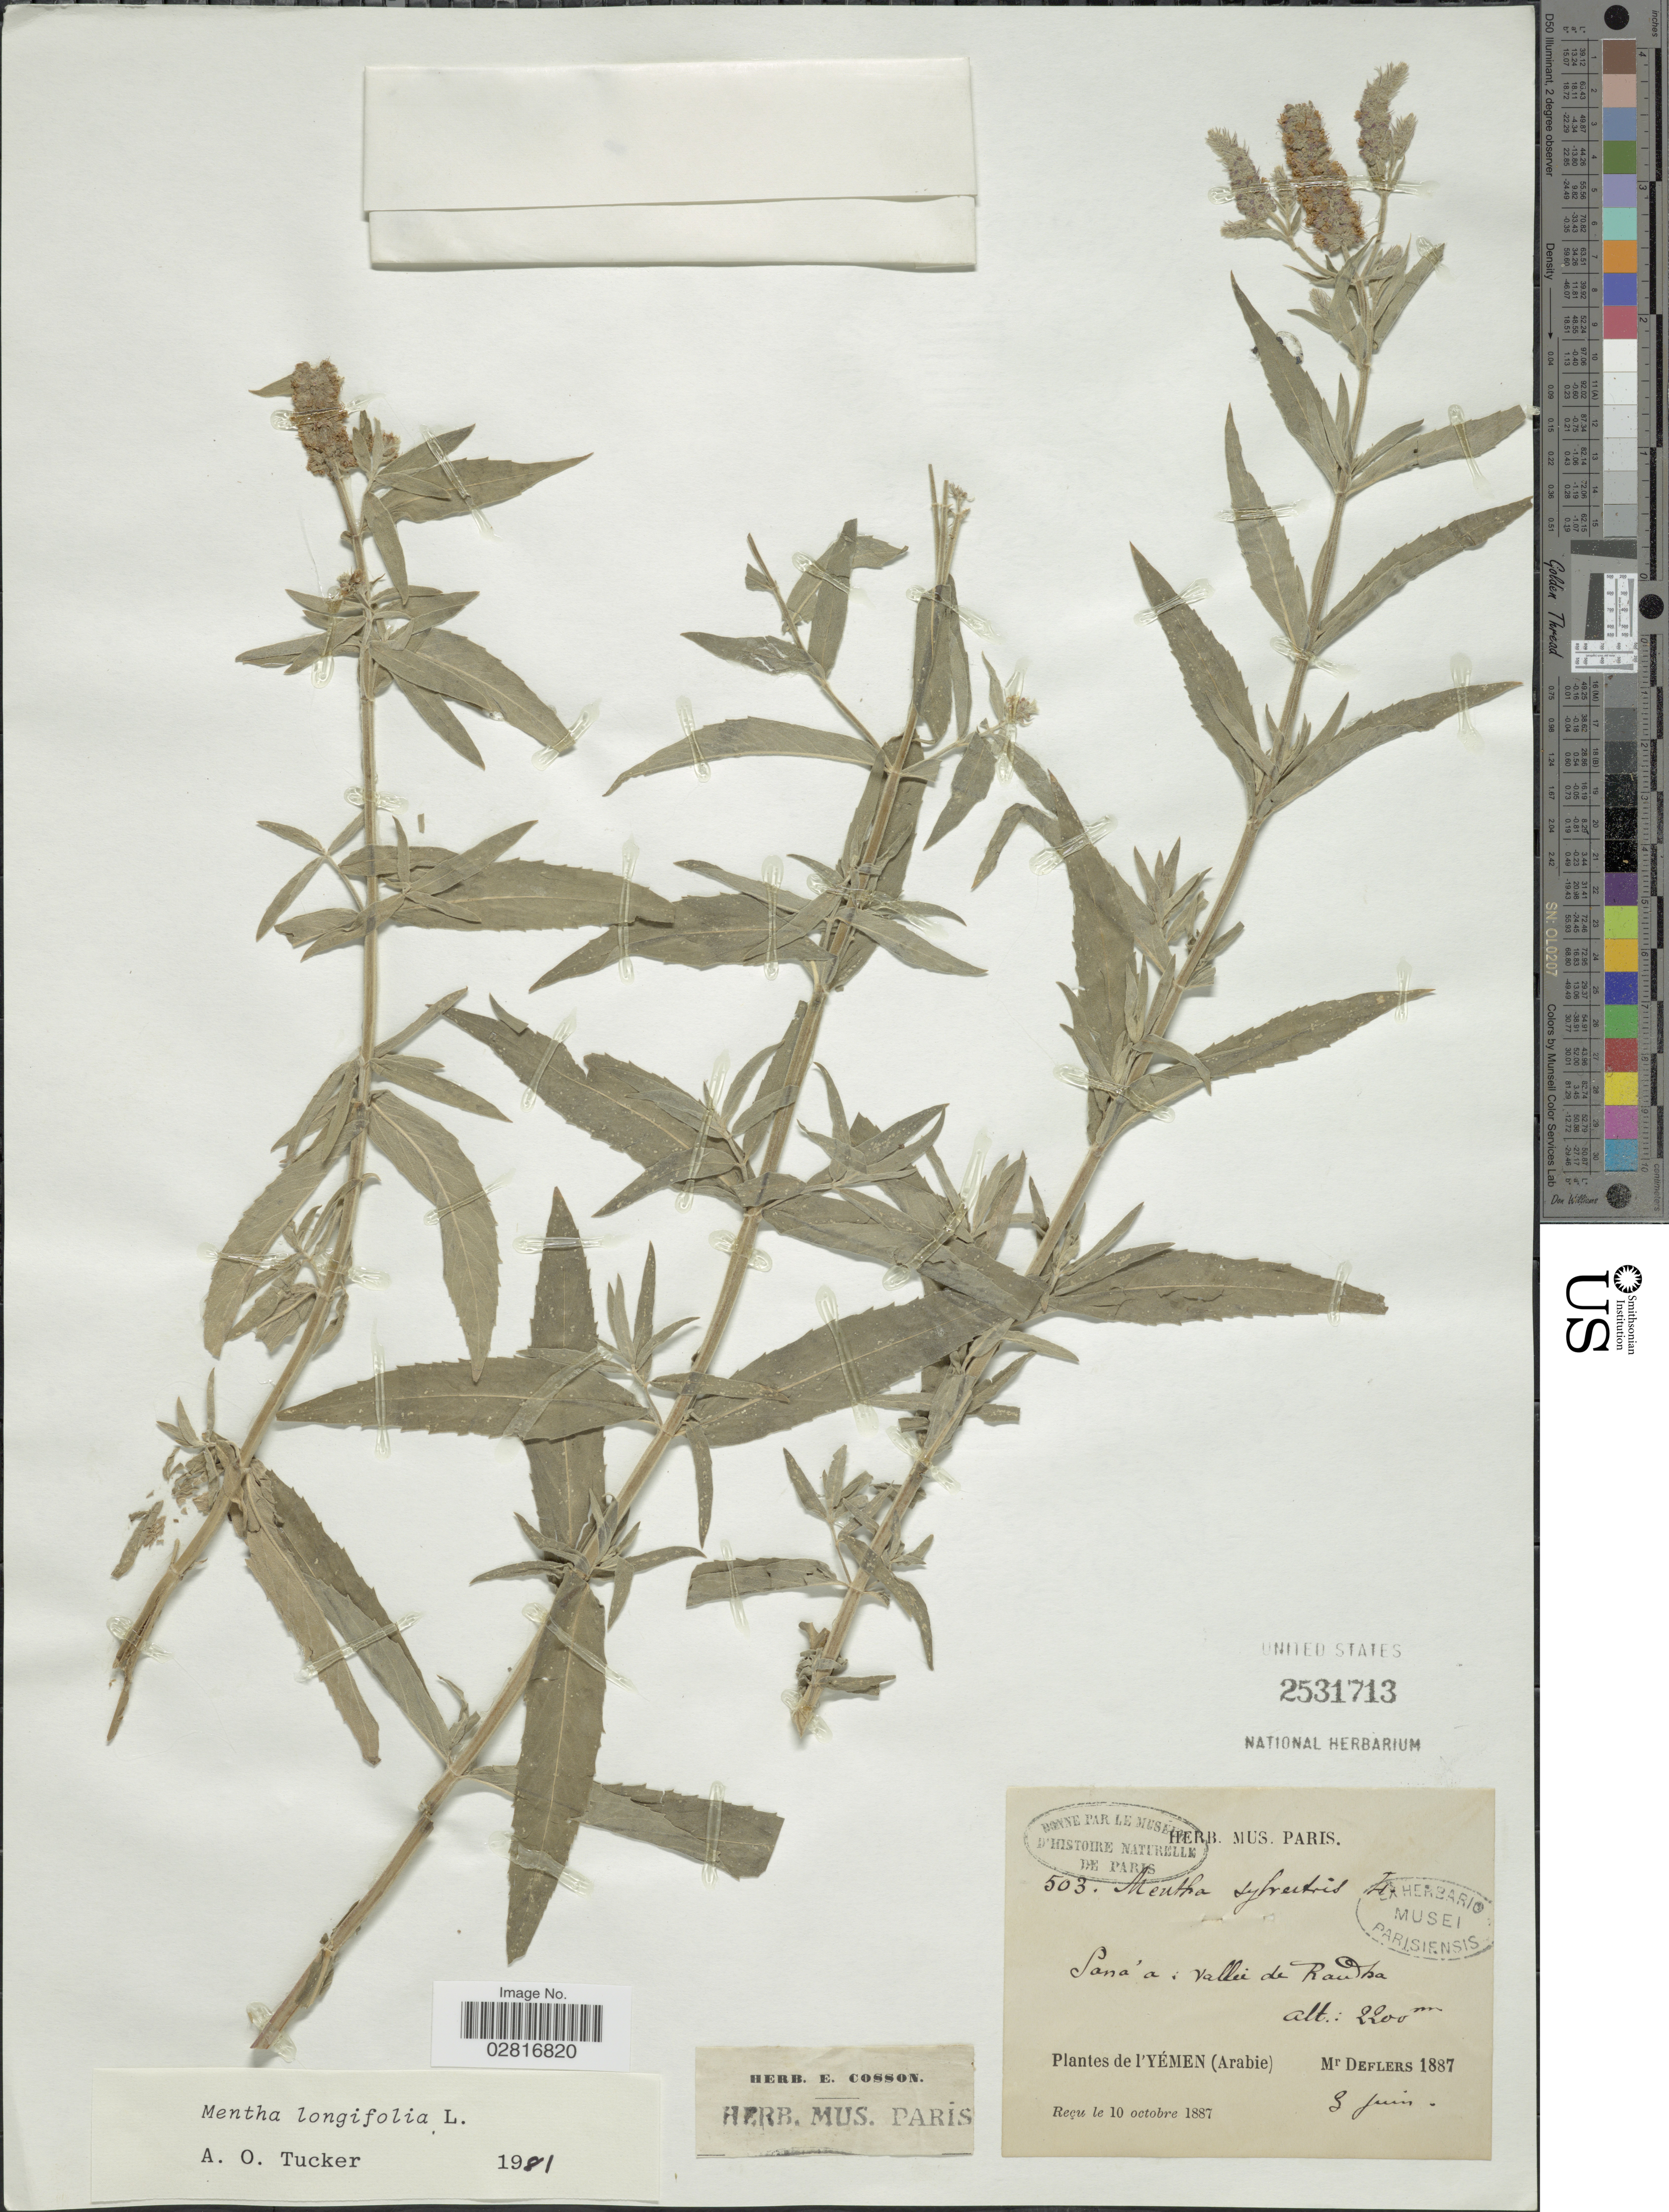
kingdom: Plantae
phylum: Tracheophyta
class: Magnoliopsida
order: Lamiales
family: Lamiaceae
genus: Mentha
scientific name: Mentha longifolia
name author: (L.) L.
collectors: -. Deflers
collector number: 503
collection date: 1887-06-03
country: Yemen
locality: Sona'a: valleé de Ranha [interpreted], de l'Yémen (Arabie).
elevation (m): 2200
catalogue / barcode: US 2531713